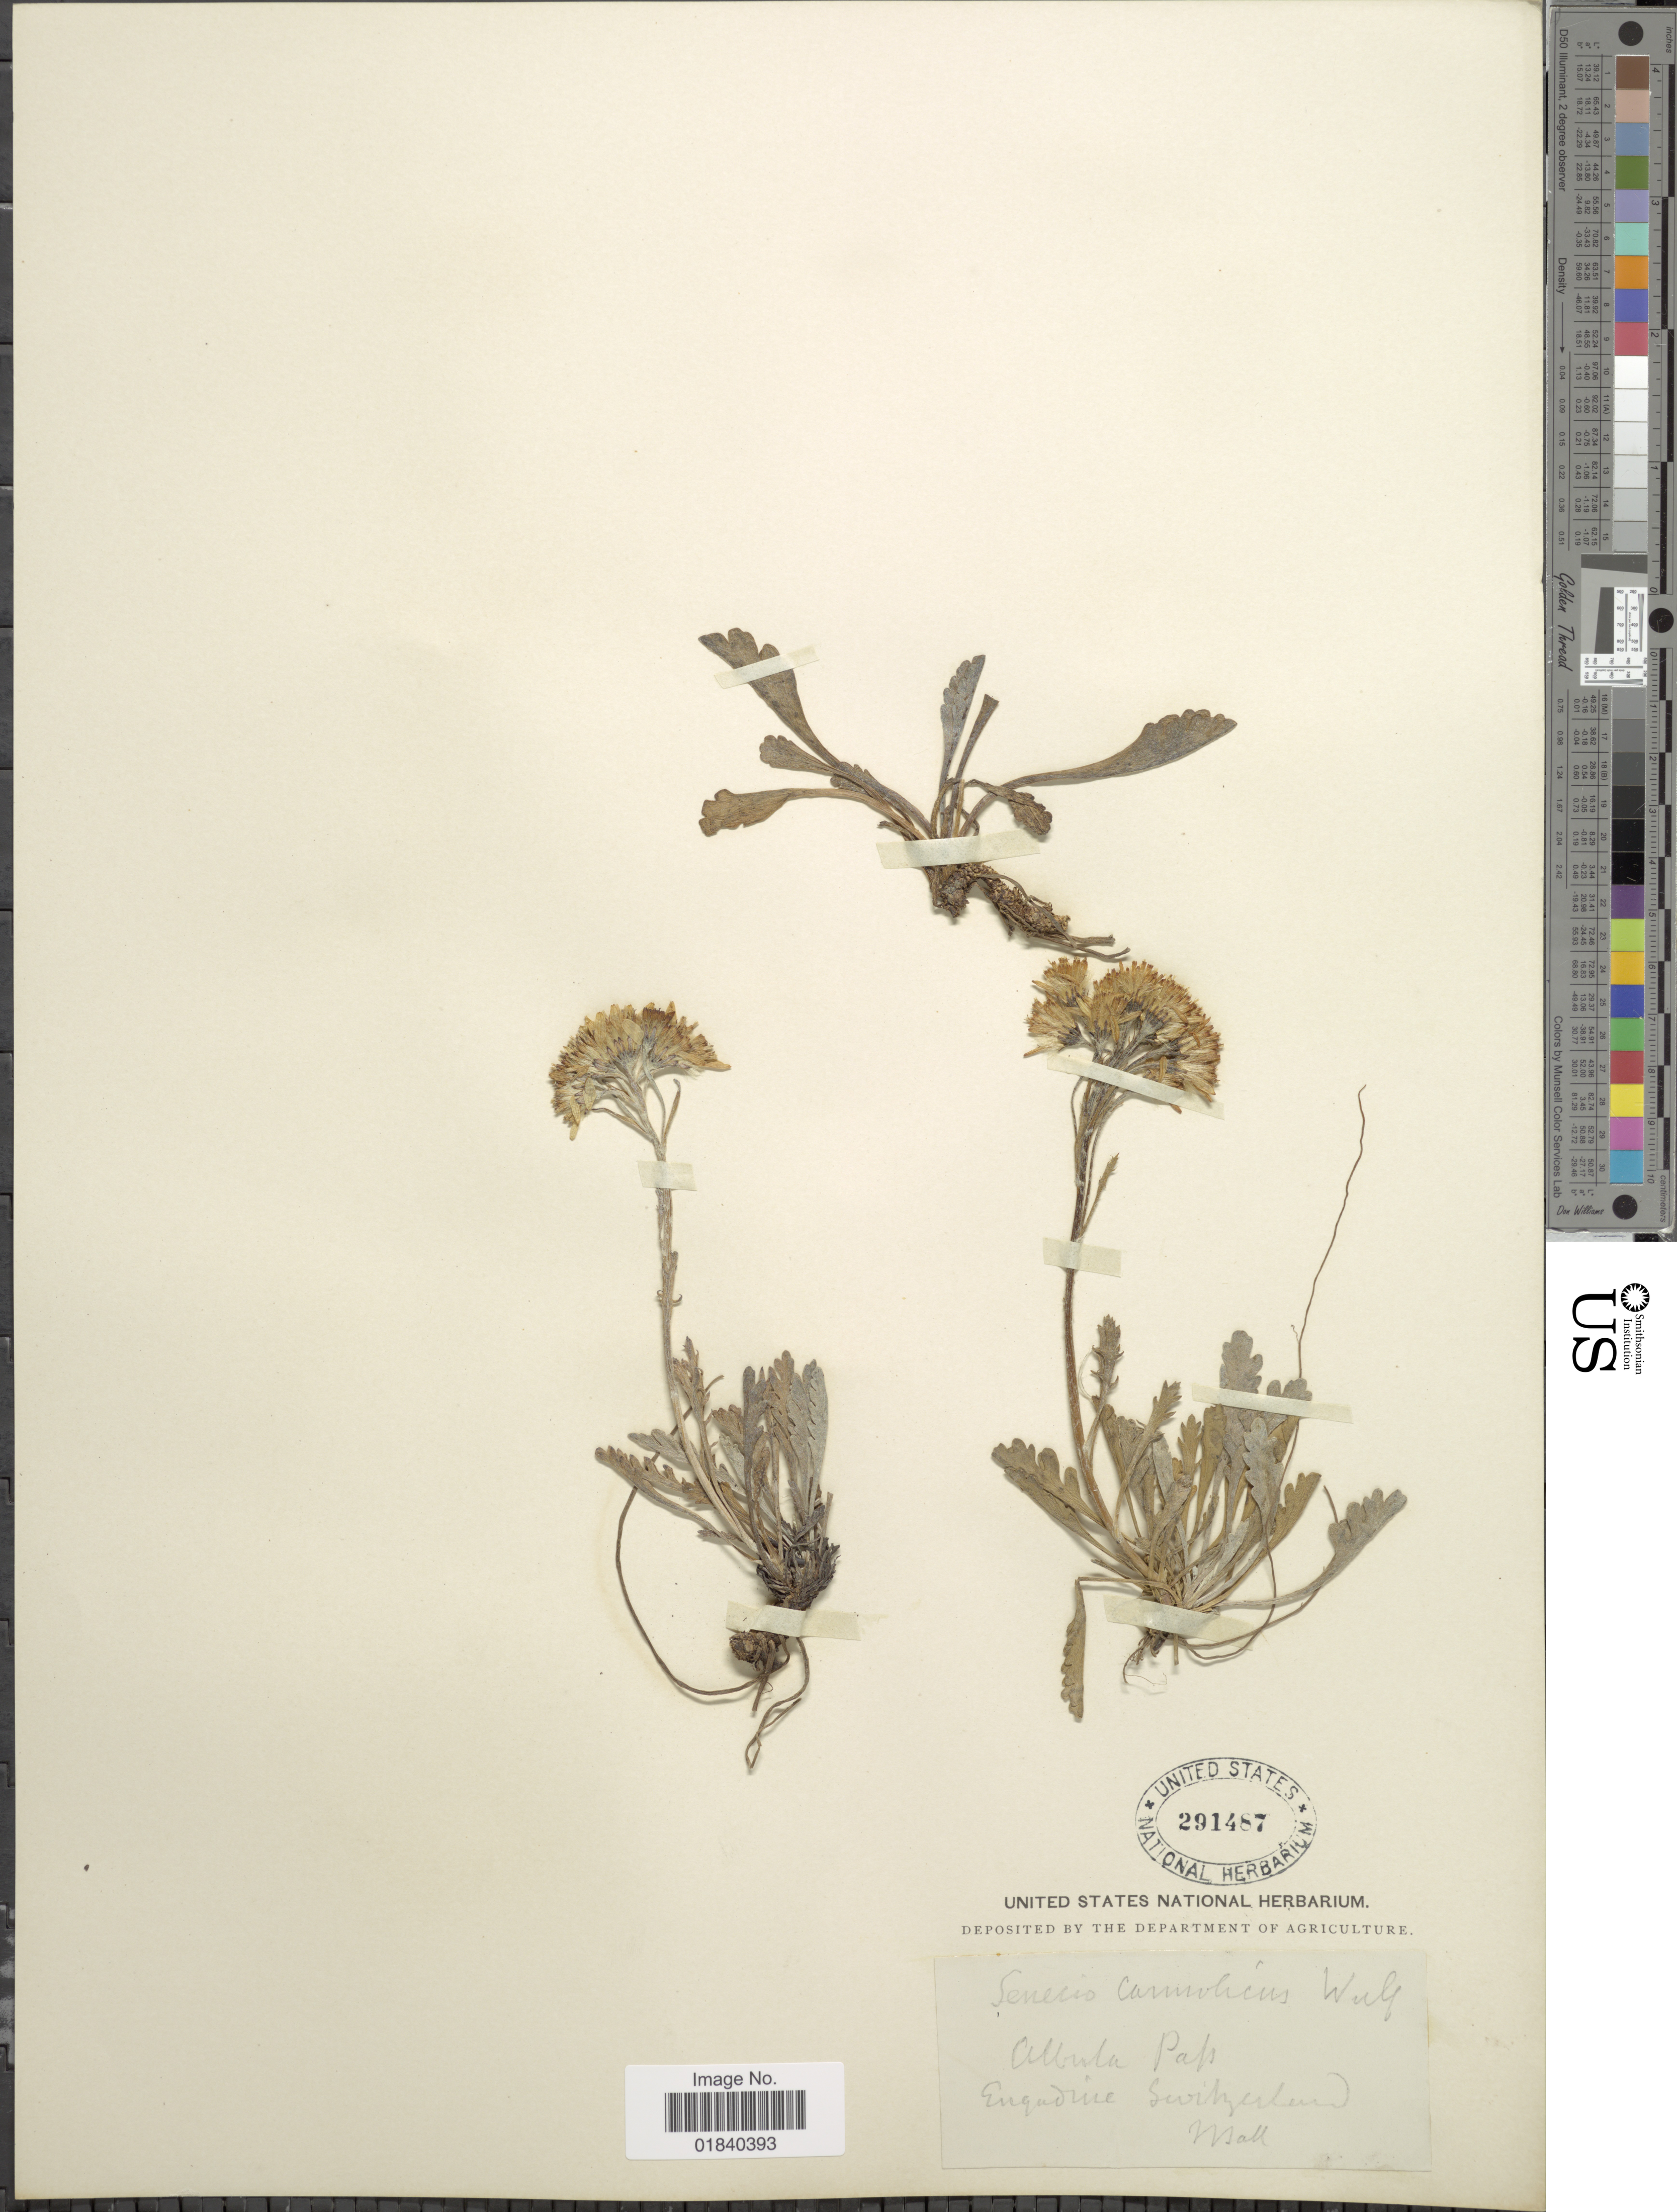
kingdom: Plantae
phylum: Tracheophyta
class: Magnoliopsida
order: Asterales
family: Asteraceae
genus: Jacobaea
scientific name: Jacobaea incana subsp. carniolica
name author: (Willd.) B. Nord. & Greuter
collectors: J. Ball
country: Switzerland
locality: Engadine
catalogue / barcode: US 291487